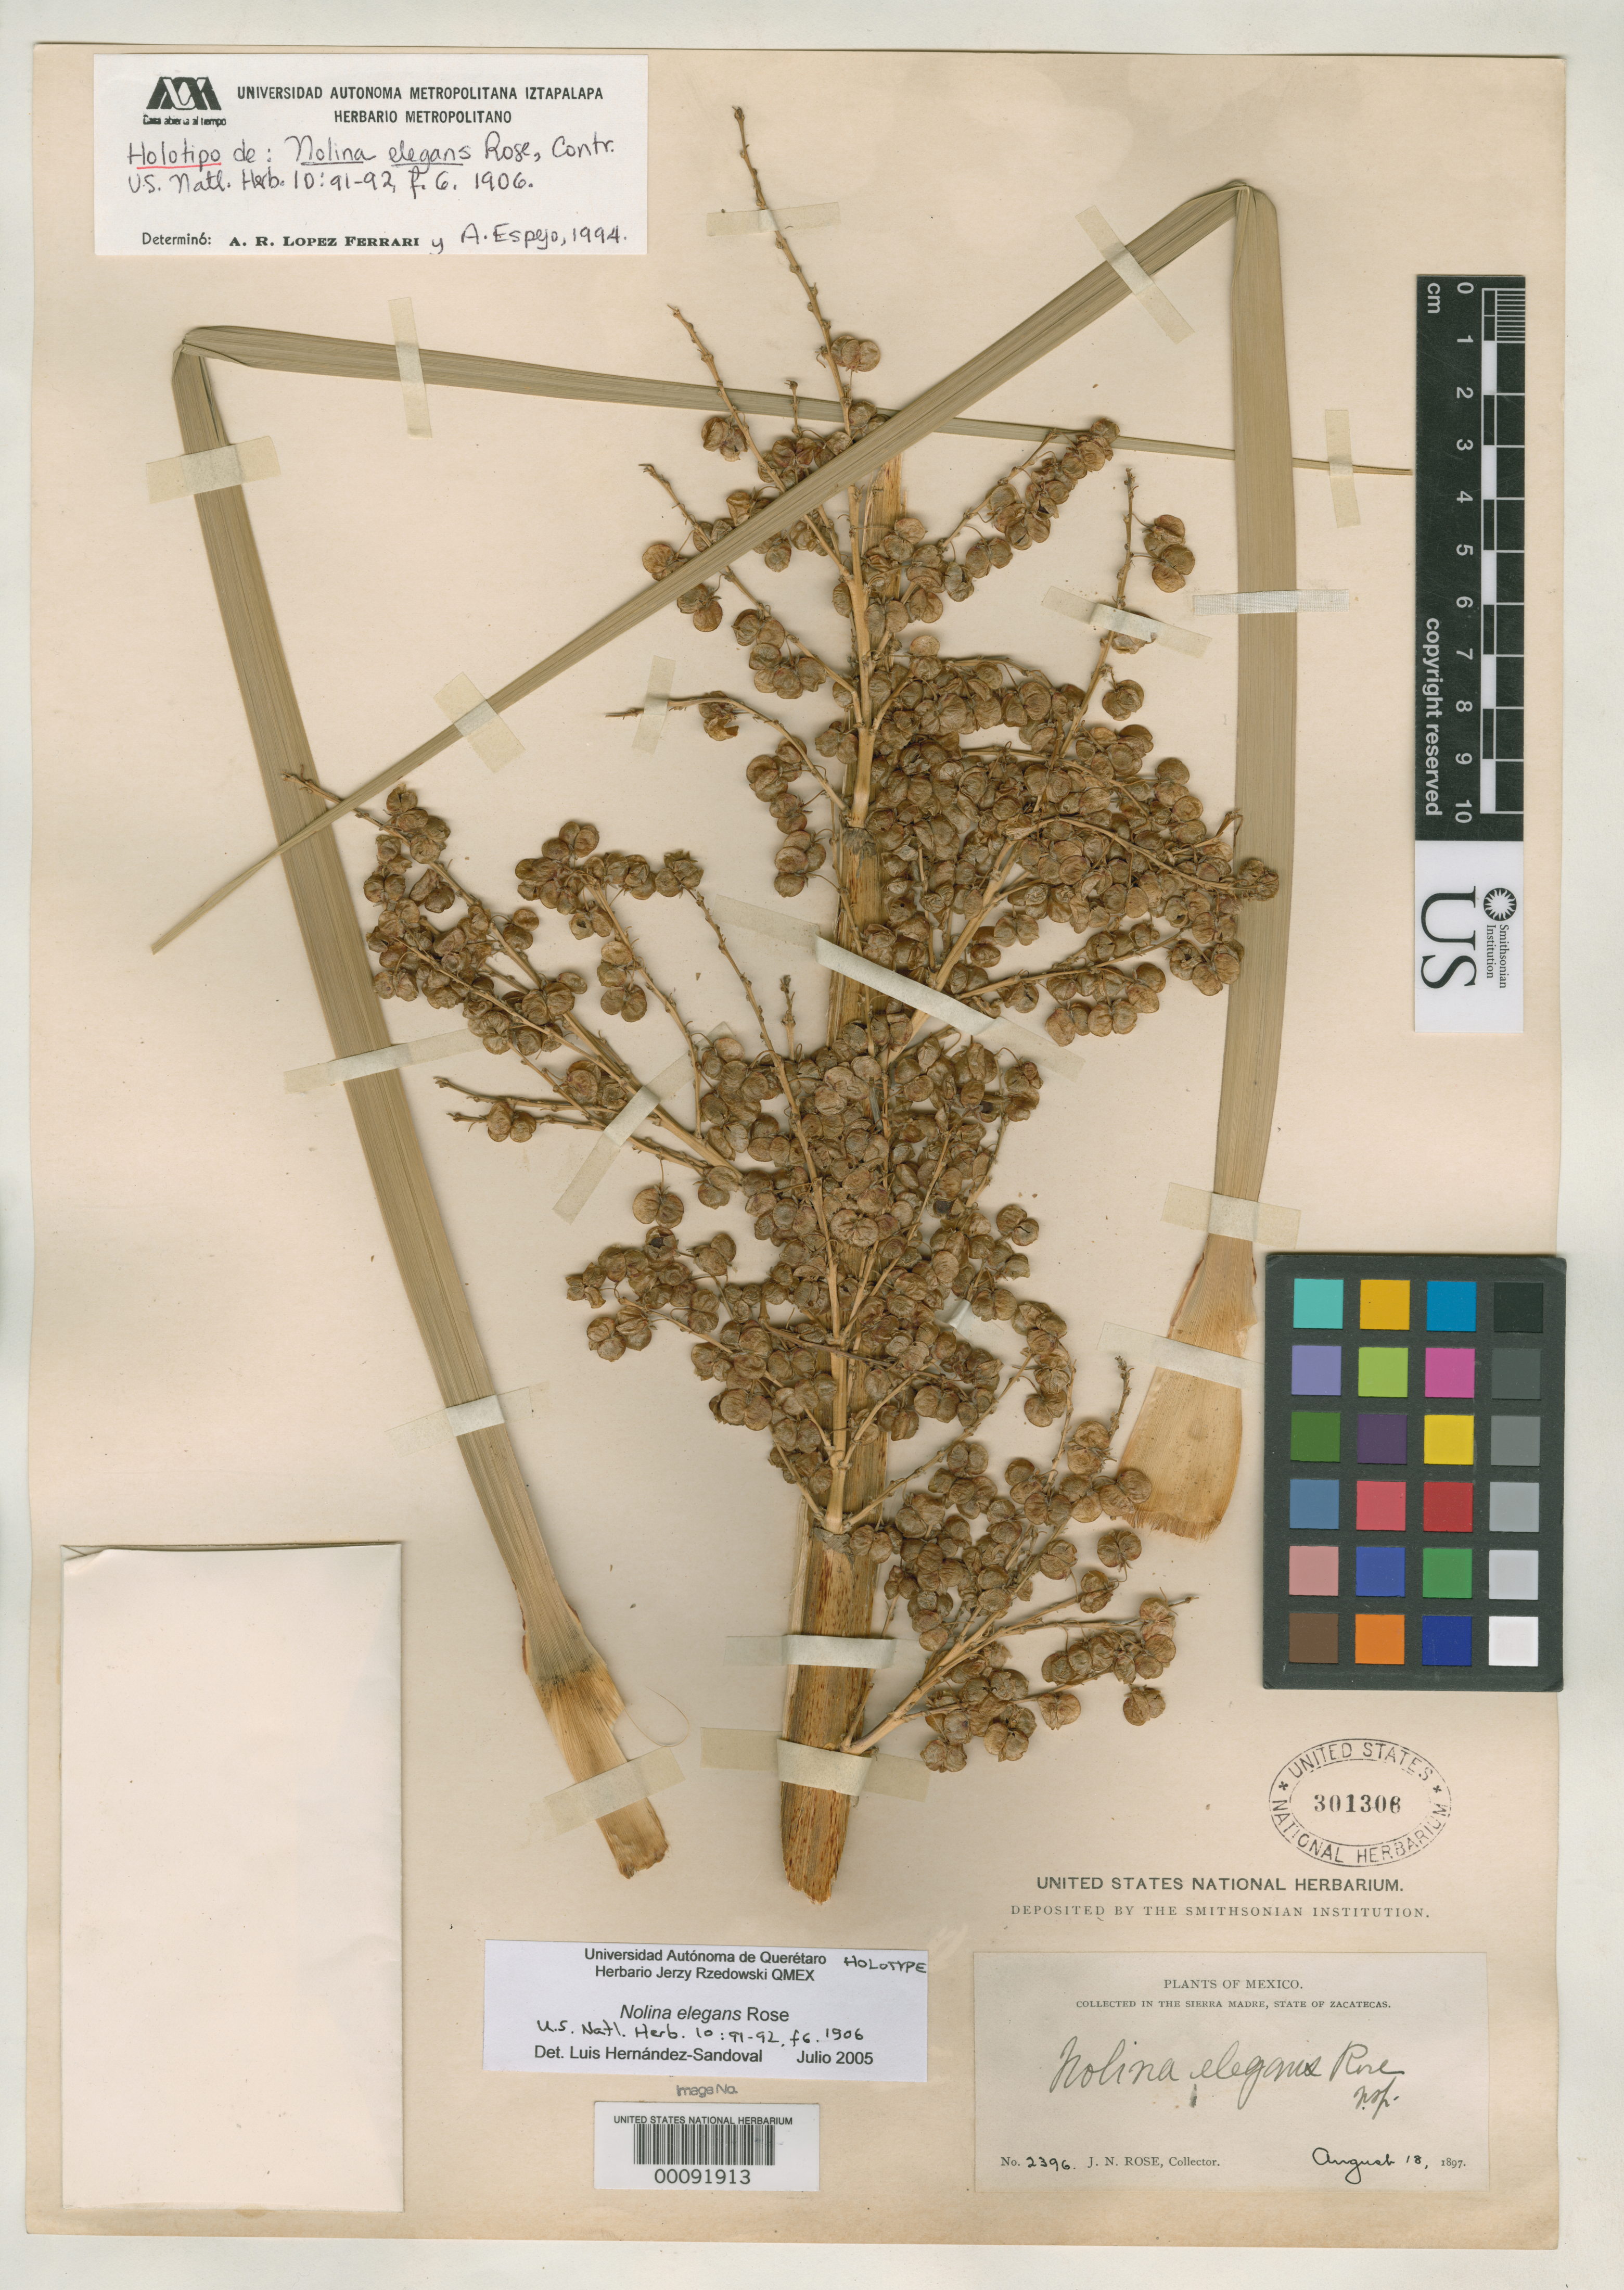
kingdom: Plantae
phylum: Tracheophyta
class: Liliopsida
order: Asparagales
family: Asparagaceae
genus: Nolina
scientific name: Nolina elegans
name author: Rose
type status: Holotype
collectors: J. N. Rose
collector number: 2396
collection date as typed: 18 Aug 1897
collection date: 1897-08-18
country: Mexico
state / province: Zacatecas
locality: Sierra Madre, state of Zacatecas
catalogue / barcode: US 301306